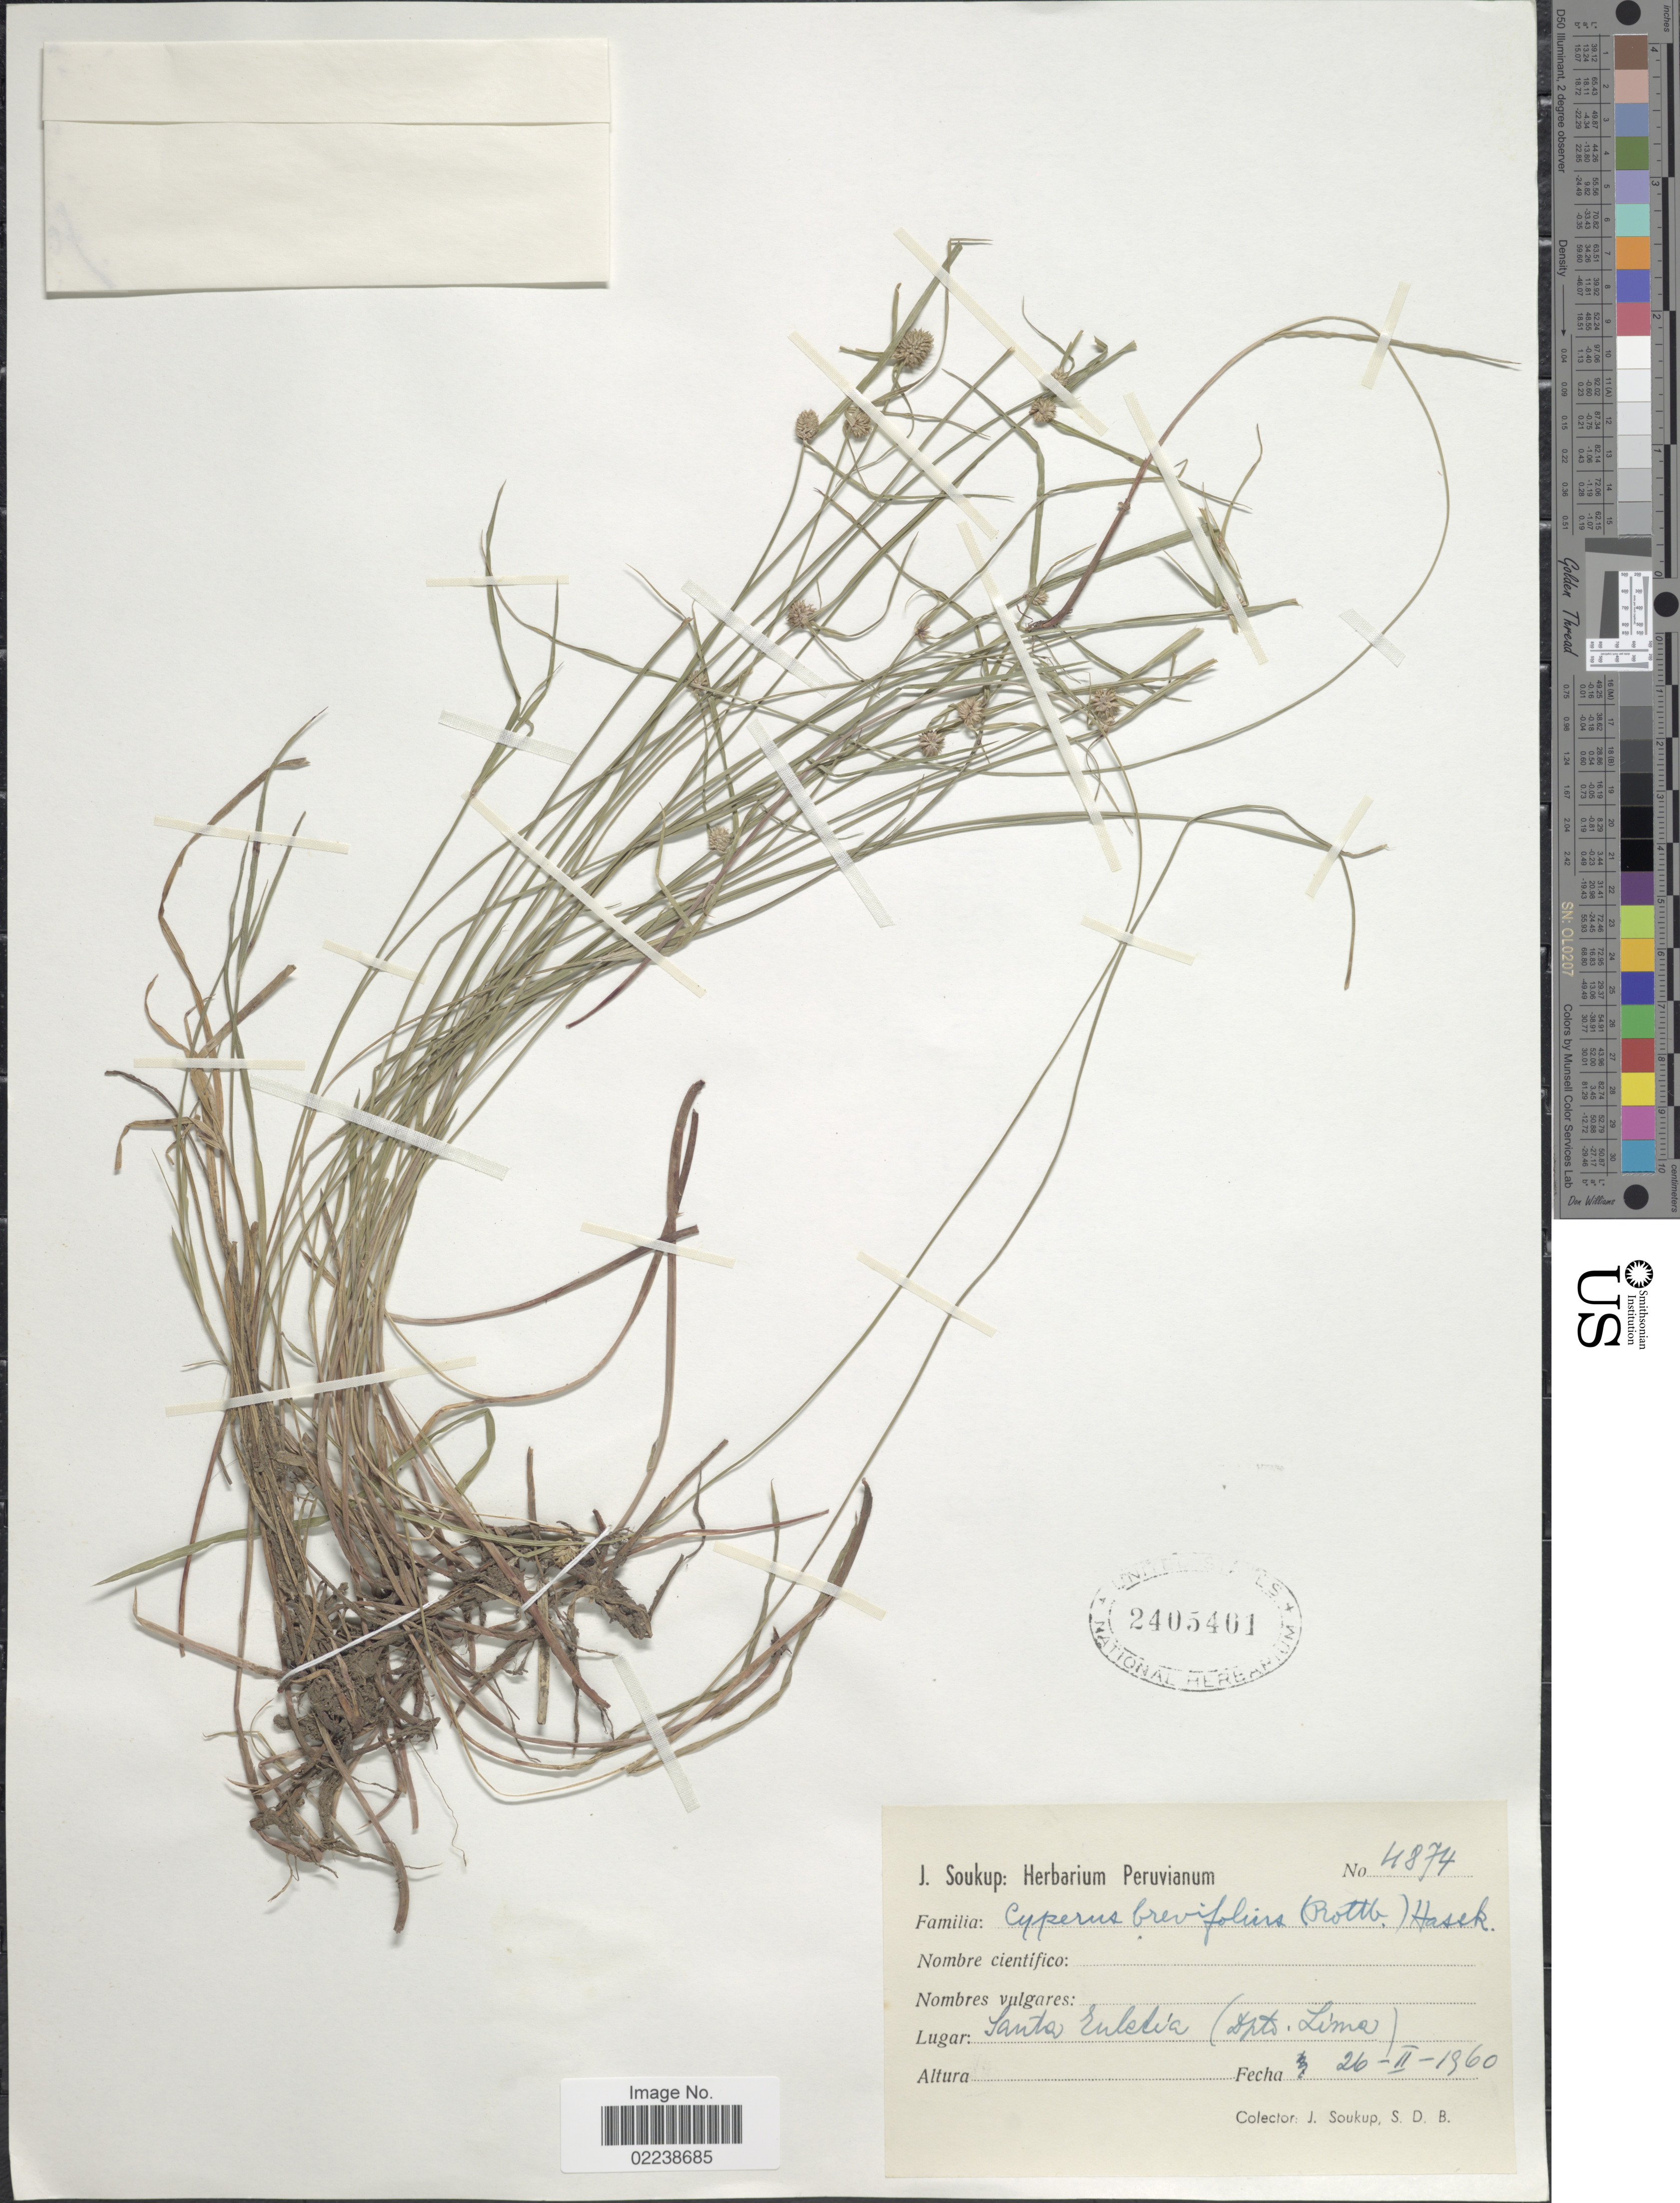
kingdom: Plantae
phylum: Tracheophyta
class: Liliopsida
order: Poales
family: Cyperaceae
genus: Cyperus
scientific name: Cyperus brevifolius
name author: (Rottb.) Hassk.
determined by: Strong, M. T., (US), Smithsonian Institution - National Museum of Natural History (UNITED STATES)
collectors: J. Soukup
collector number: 4874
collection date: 1960-02-26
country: Peru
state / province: Lima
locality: Santa Eulelia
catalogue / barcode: US 2405401